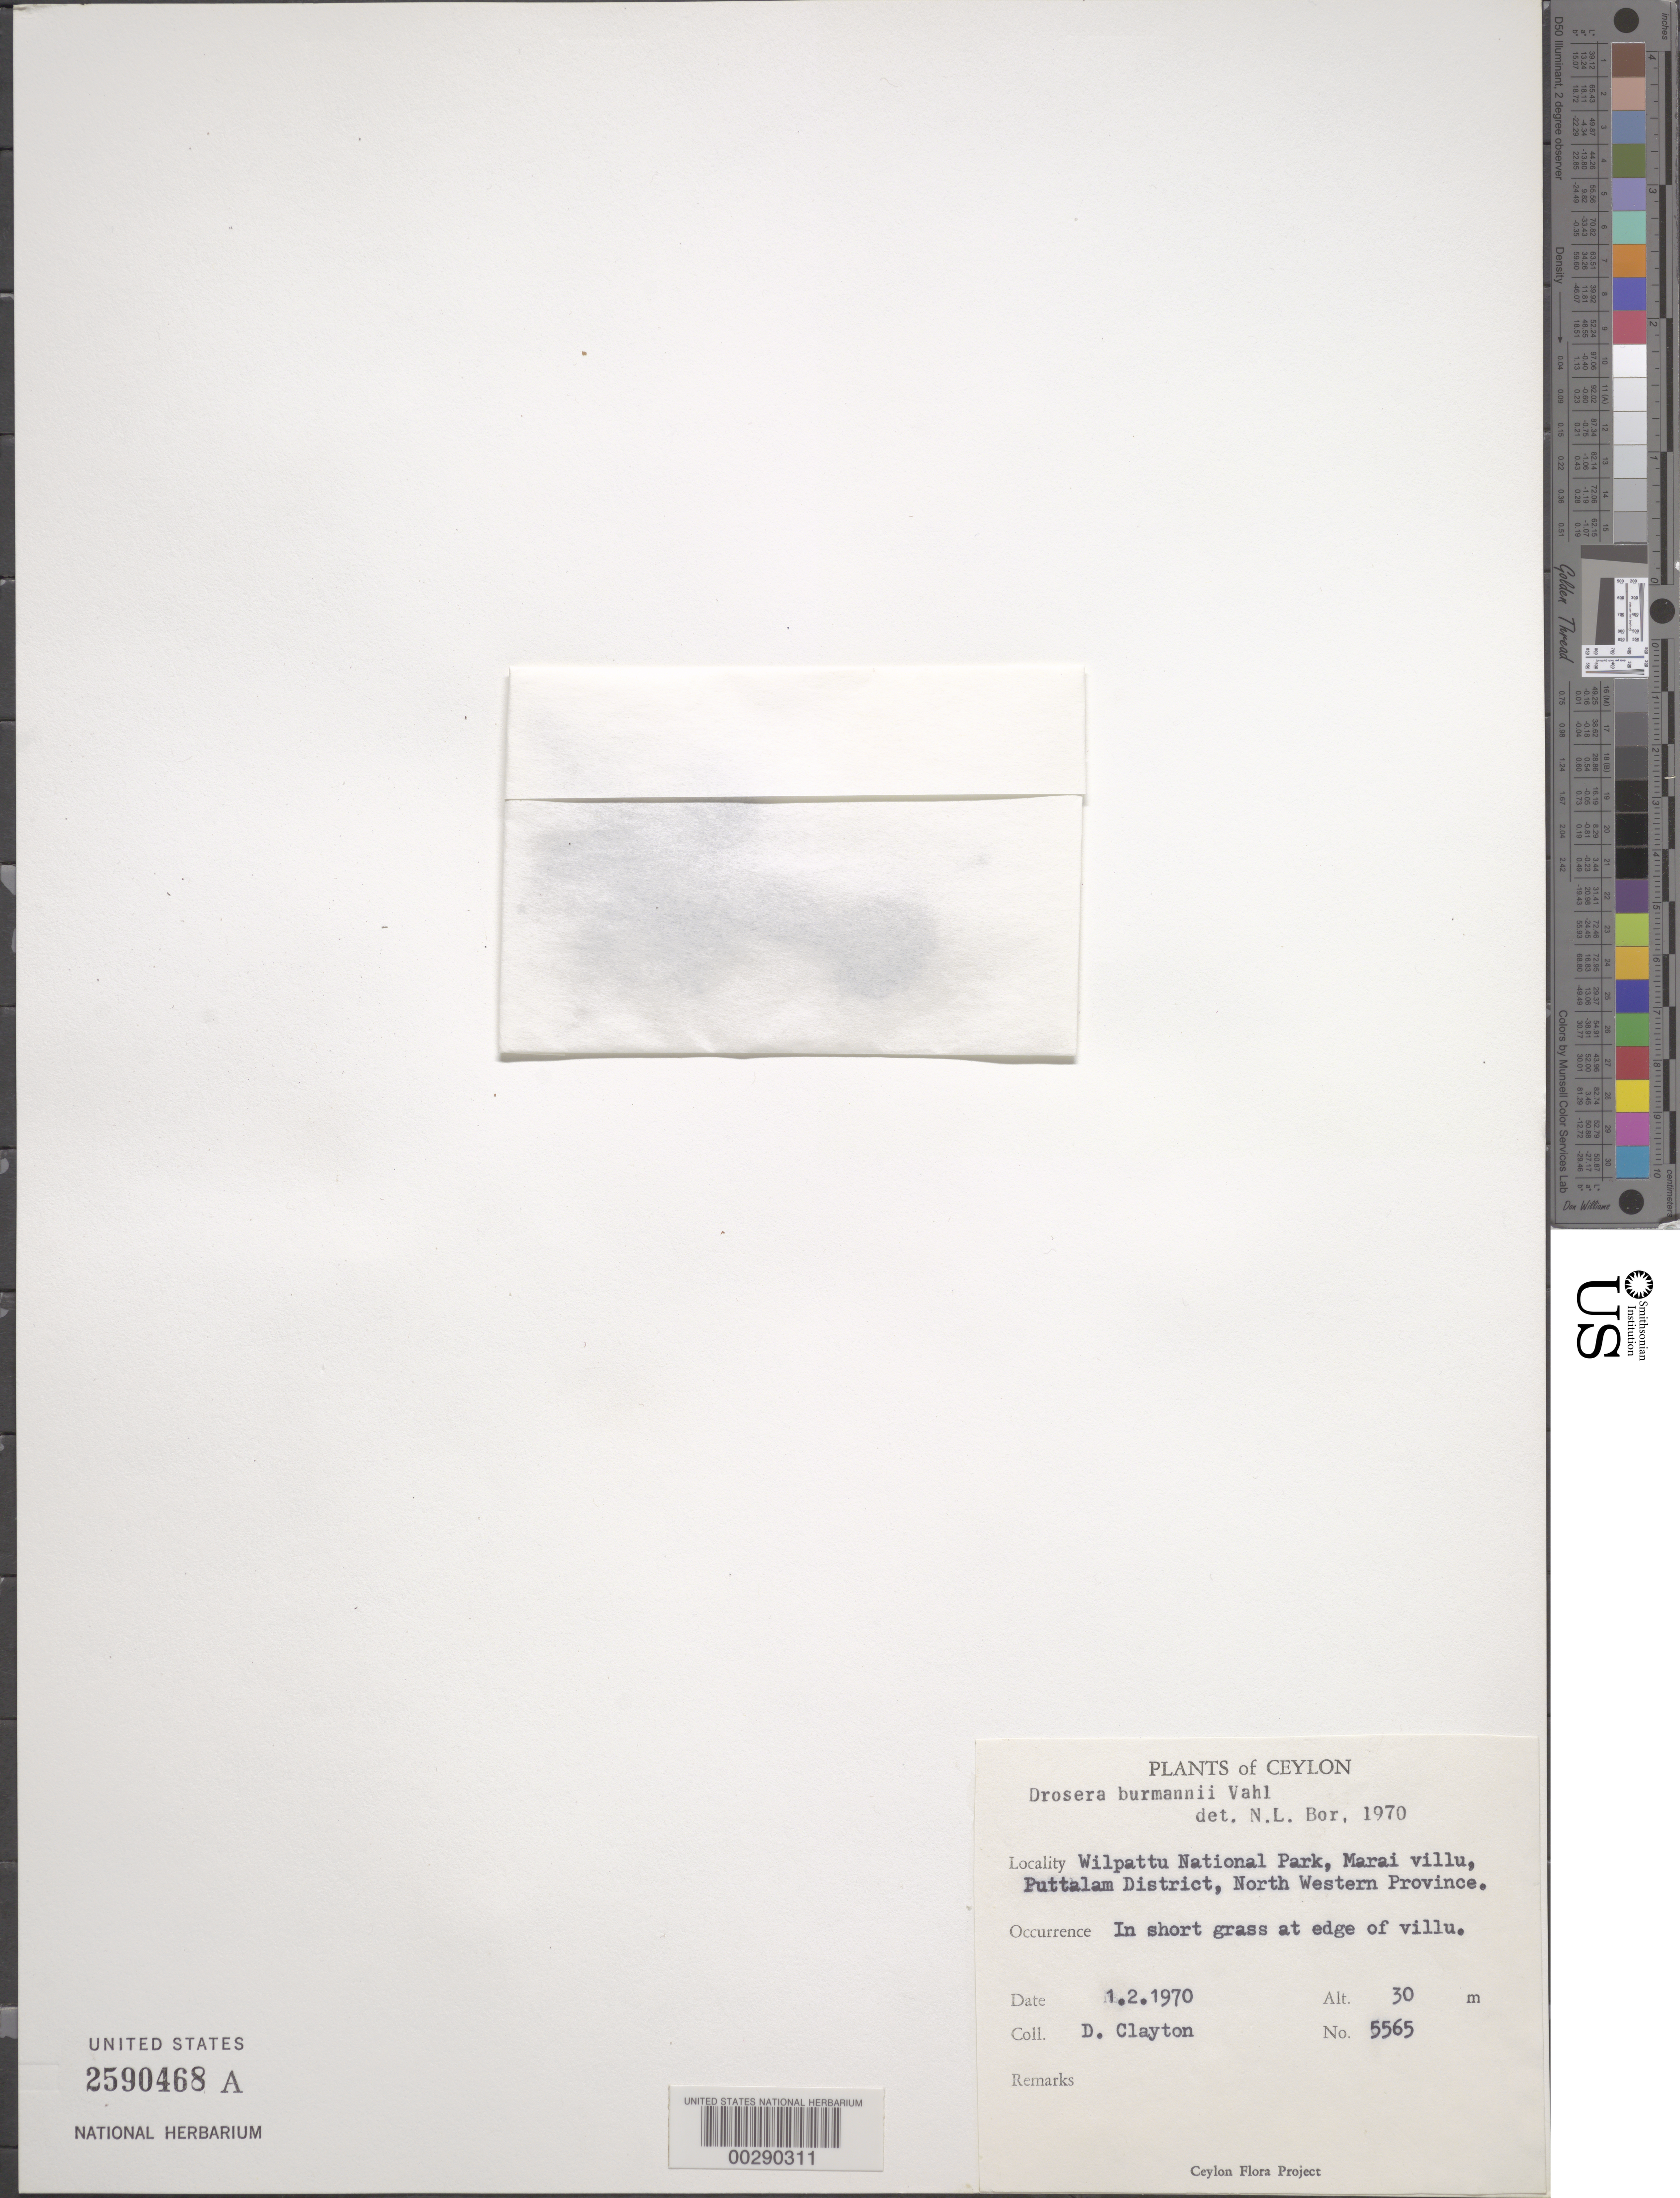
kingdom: Plantae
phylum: Tracheophyta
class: Magnoliopsida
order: Caryophyllales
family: Droseraceae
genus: Drosera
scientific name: Drosera burmannii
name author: Vahl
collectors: D. Clayton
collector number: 5565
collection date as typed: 01 Feb 1970 or 02 Jan 1970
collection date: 1970-01-02 or 1970-02-01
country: Sri Lanka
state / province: North Western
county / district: Puttalam Dist.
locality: Wilpattu nat'l park, marai villu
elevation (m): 30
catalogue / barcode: US 2590468A